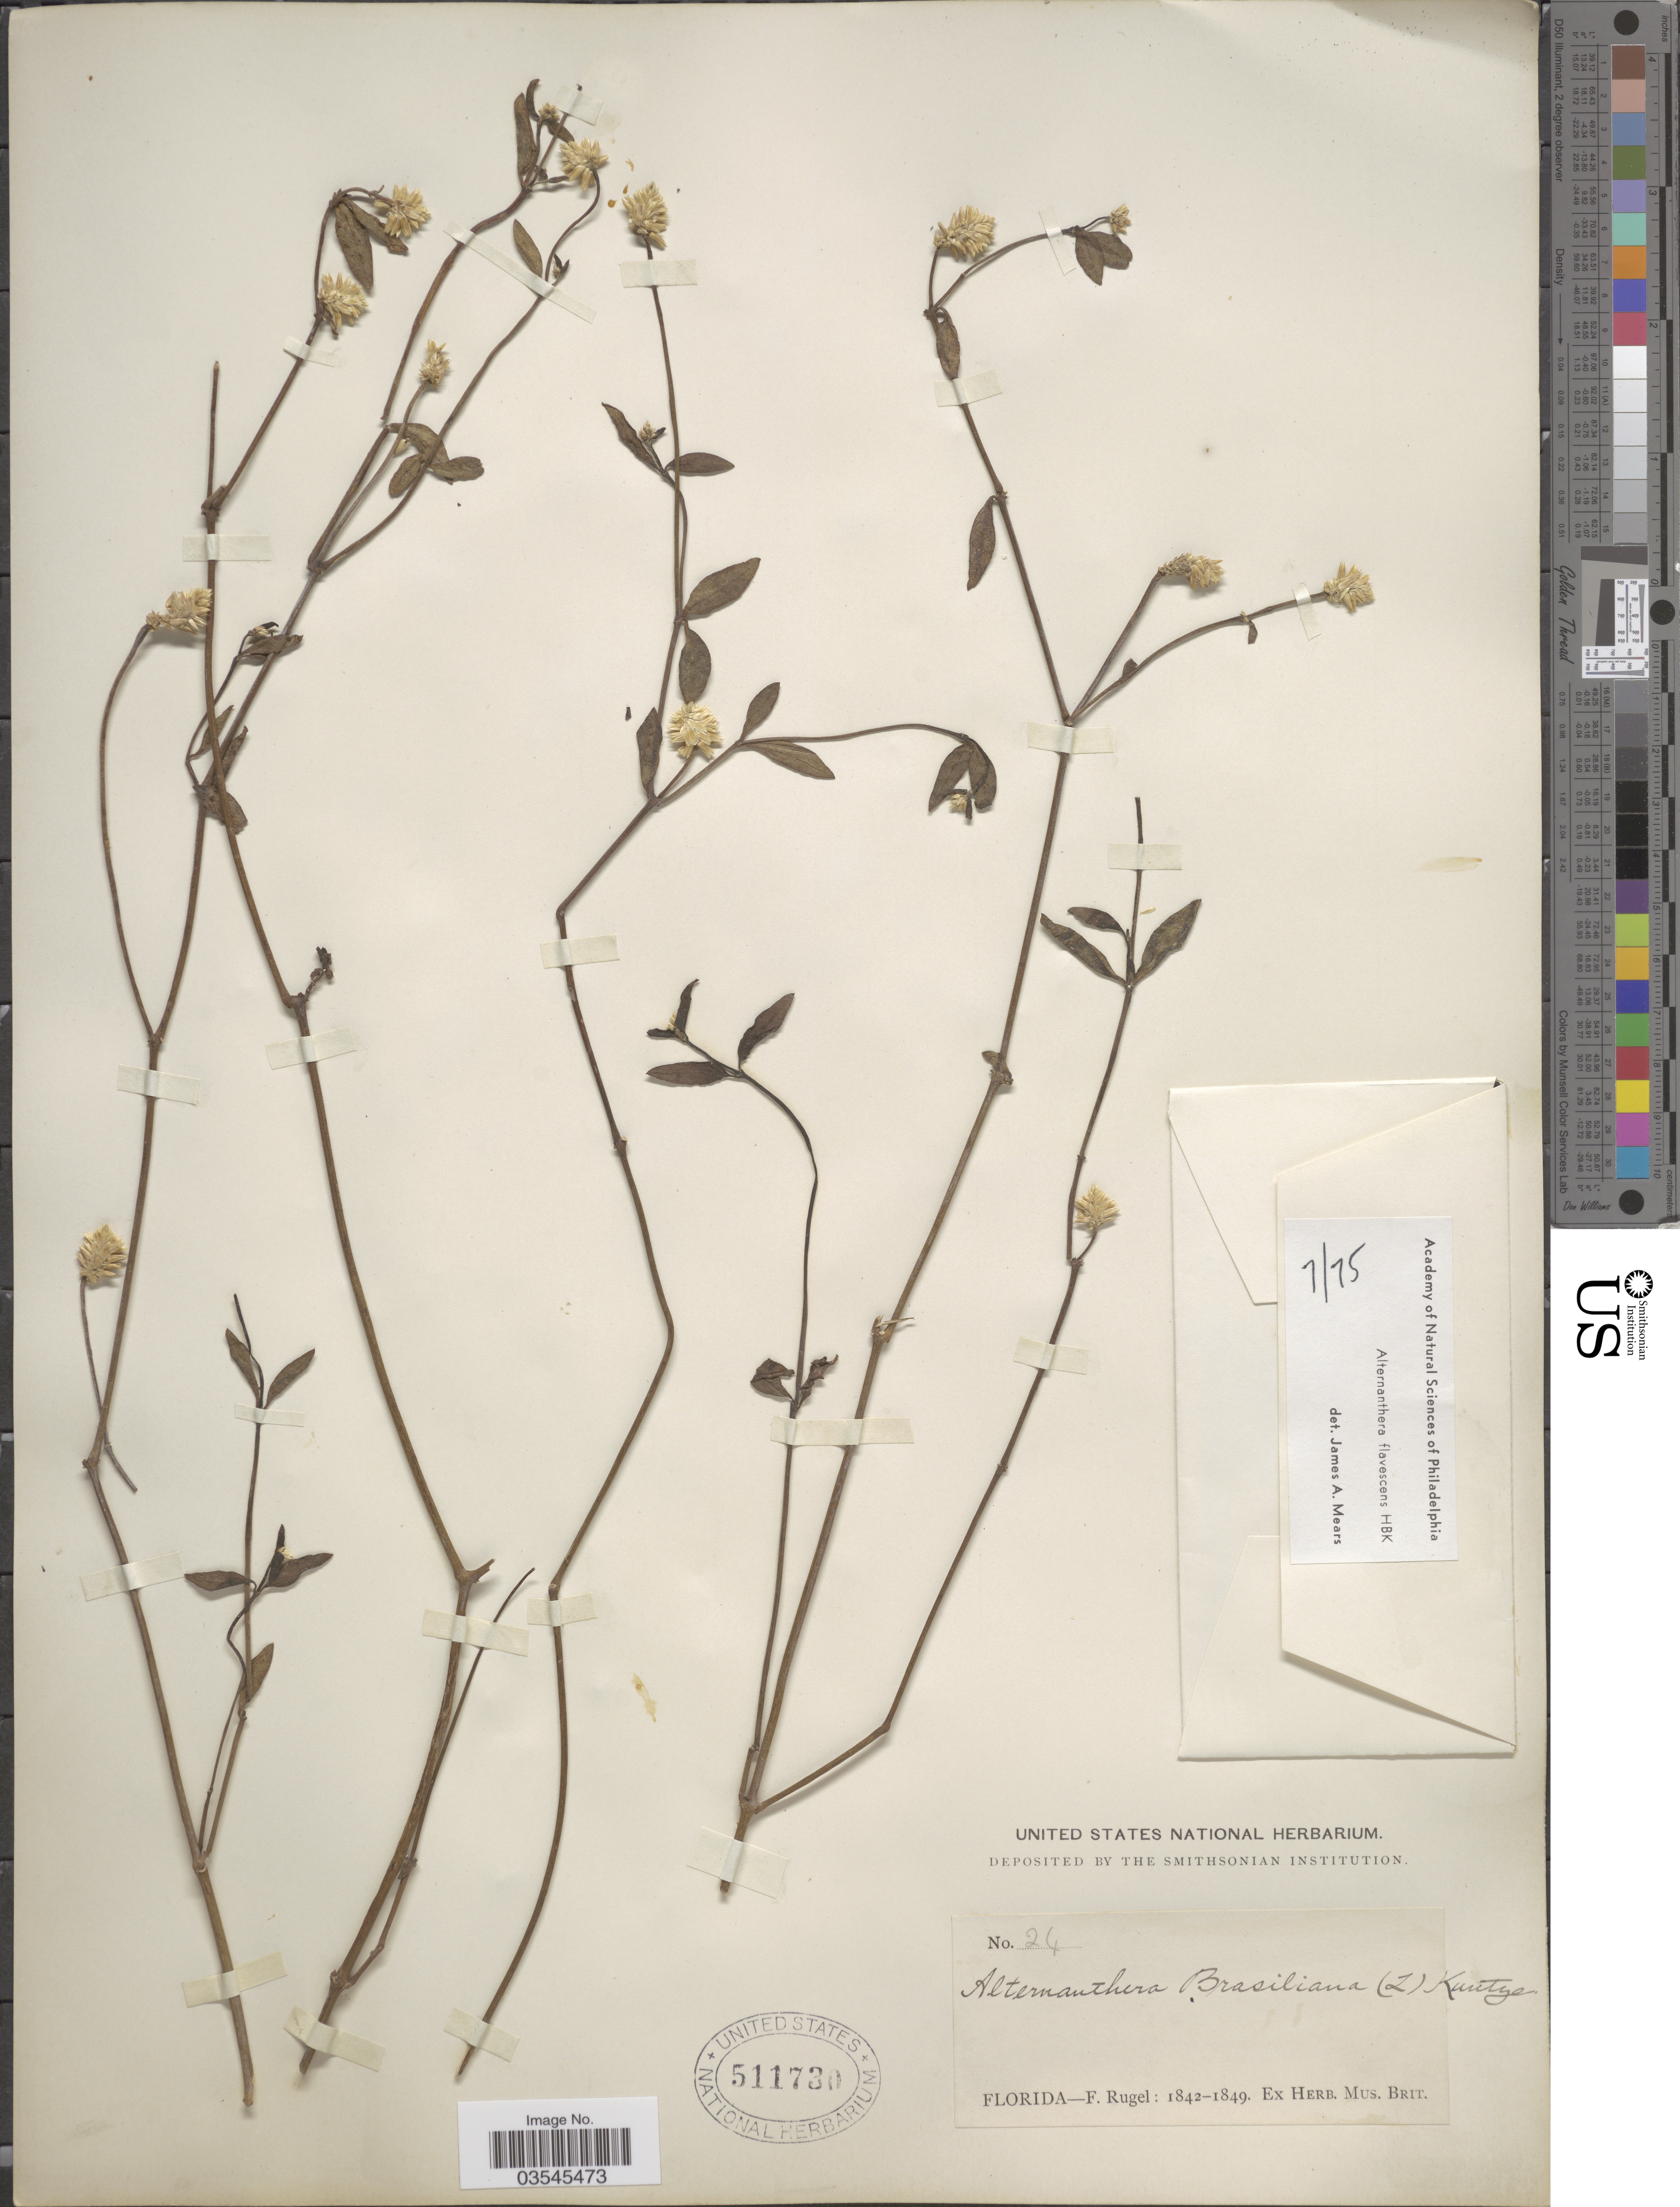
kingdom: Plantae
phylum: Tracheophyta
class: Magnoliopsida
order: Caryophyllales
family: Amaranthaceae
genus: Alternanthera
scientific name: Alternanthera flavescens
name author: Kunth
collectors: F. Rugel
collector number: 24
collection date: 1842/1849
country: United States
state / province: Florida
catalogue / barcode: US 511730